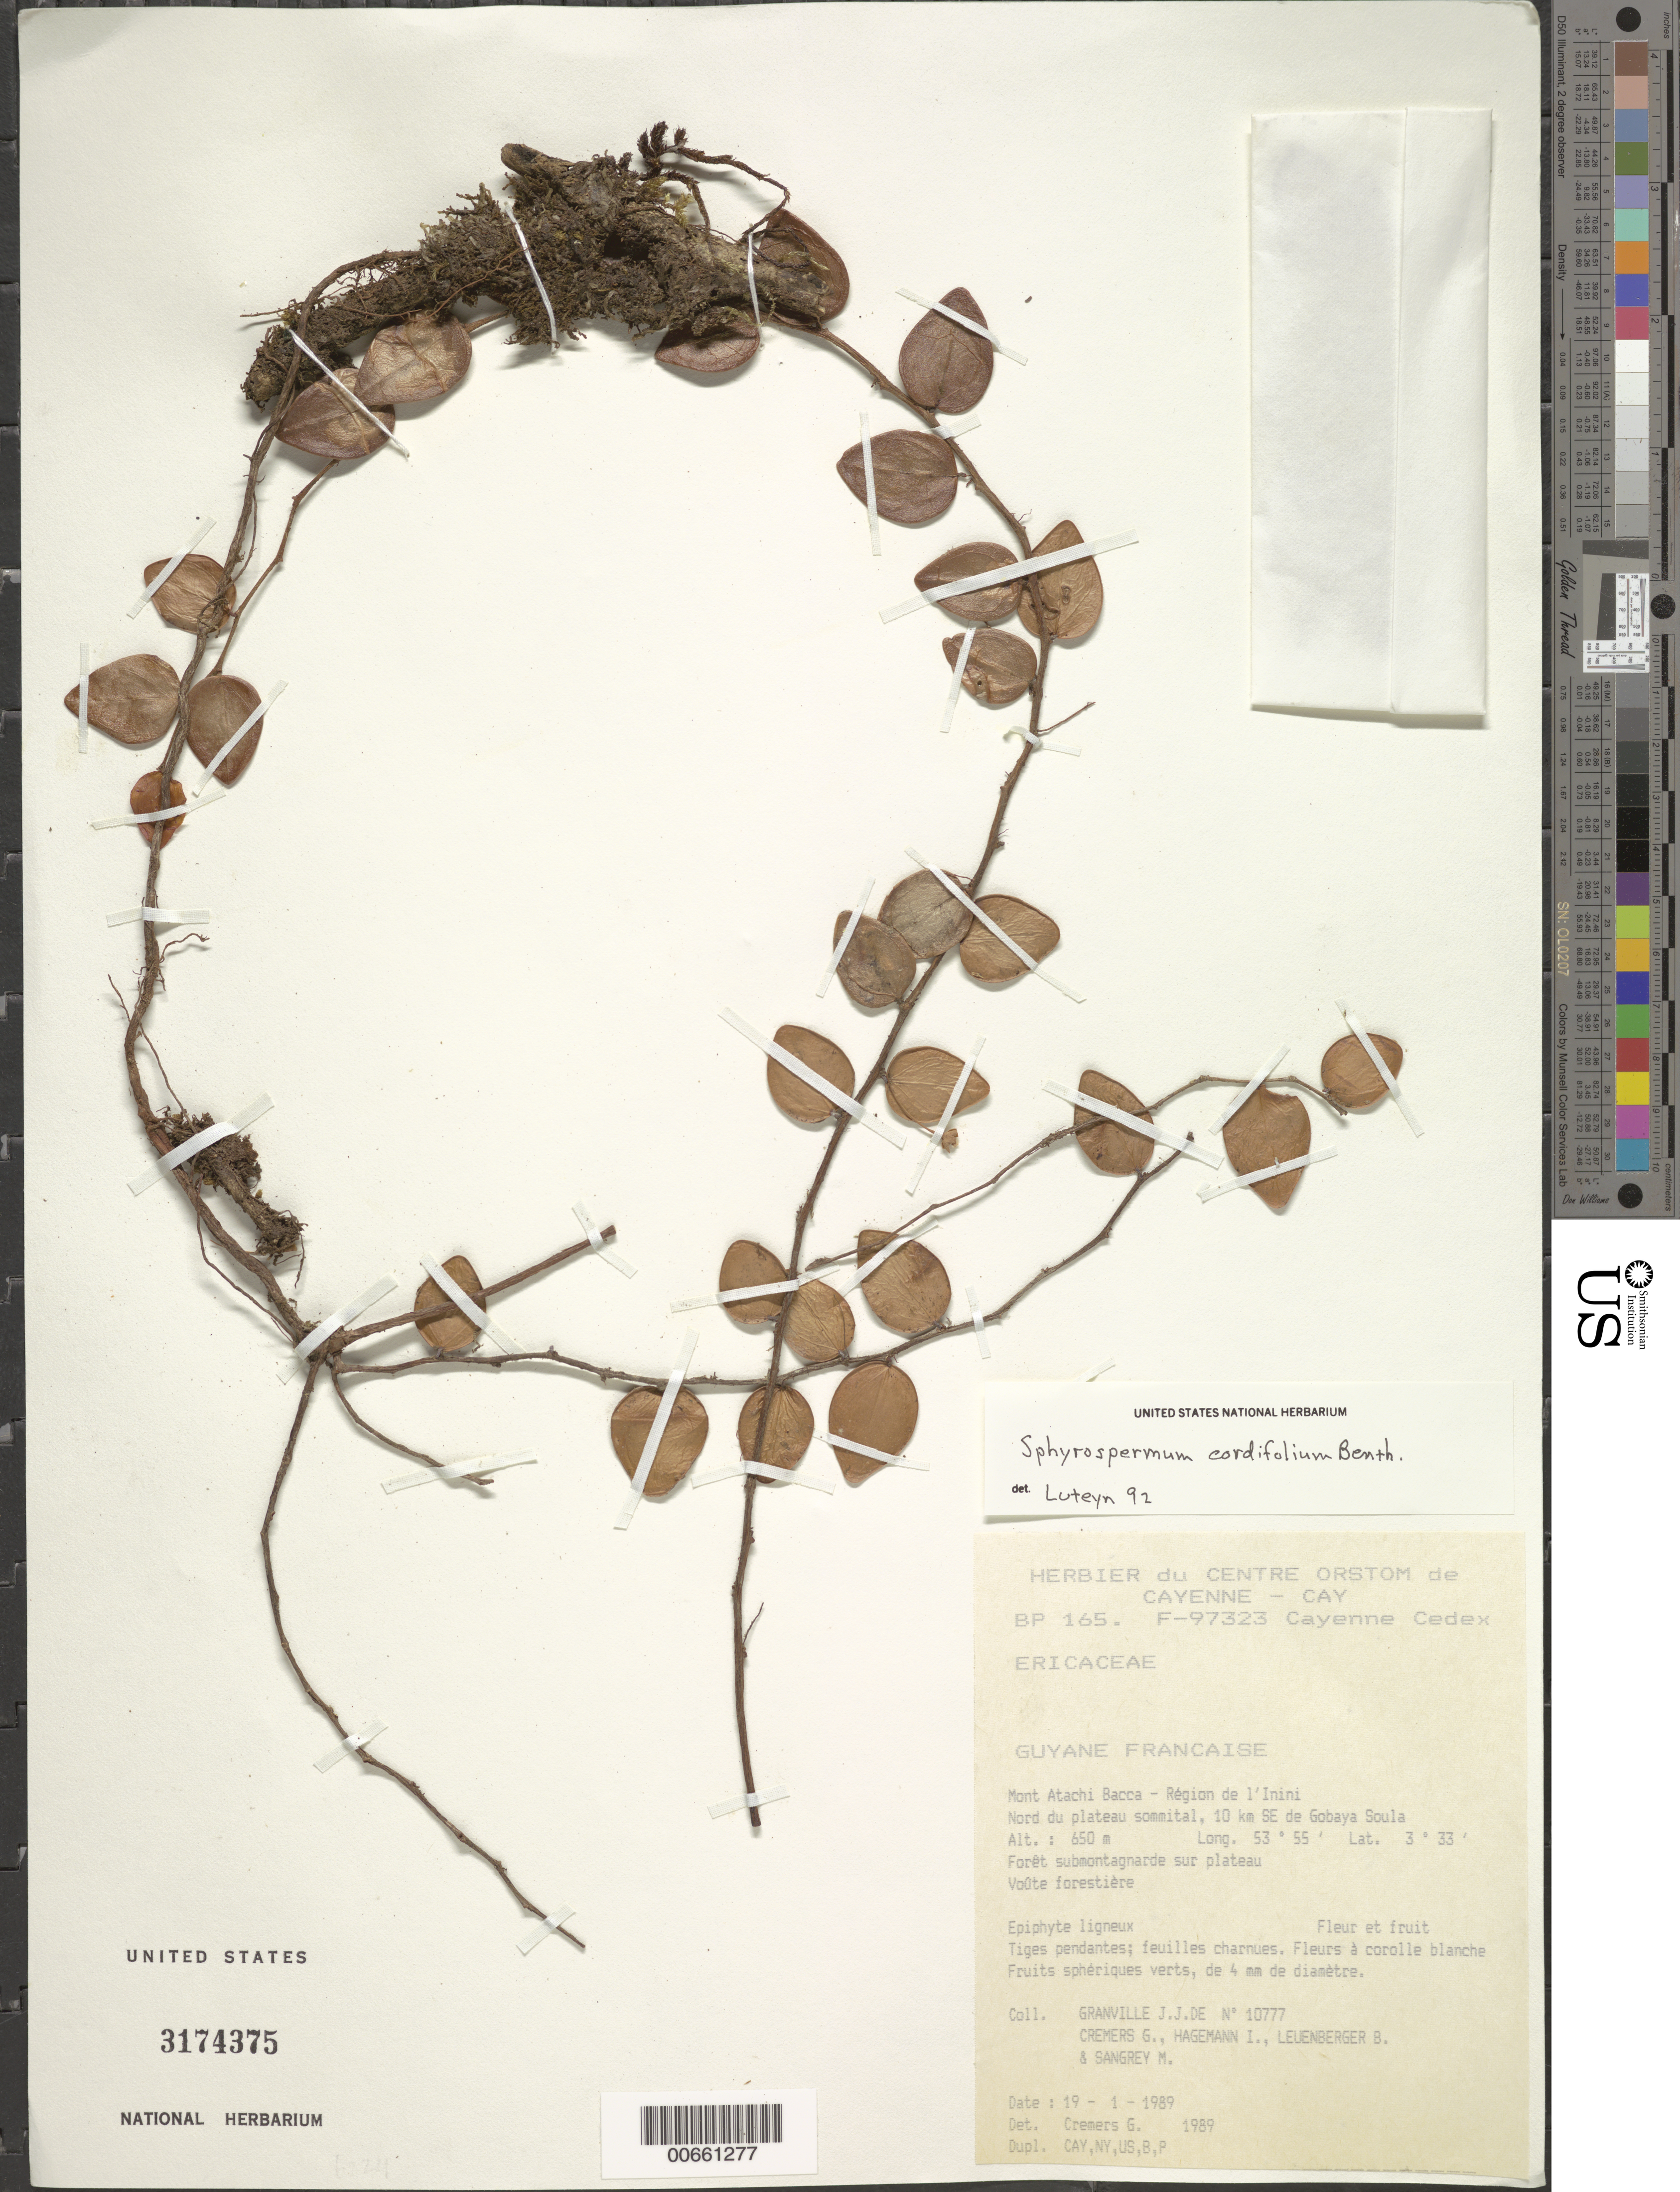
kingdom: Plantae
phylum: Tracheophyta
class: Magnoliopsida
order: Ericales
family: Ericaceae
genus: Sphyrospermum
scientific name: Sphyrospermum cordifolium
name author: Benth.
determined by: Luteyn, J. L.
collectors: J.-J. de Granville, G. Cremers, J. Hagemann, B. E. Leuenberger & M. S. Sangrey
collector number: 10777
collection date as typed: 19-Jan-89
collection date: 1989-01-19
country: French Guiana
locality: Mont Atachi Bacca, région de l'Inini, 10 km SE Gobaya Soula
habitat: Forêt submontagnarde sur plateau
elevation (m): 650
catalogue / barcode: US 3174375